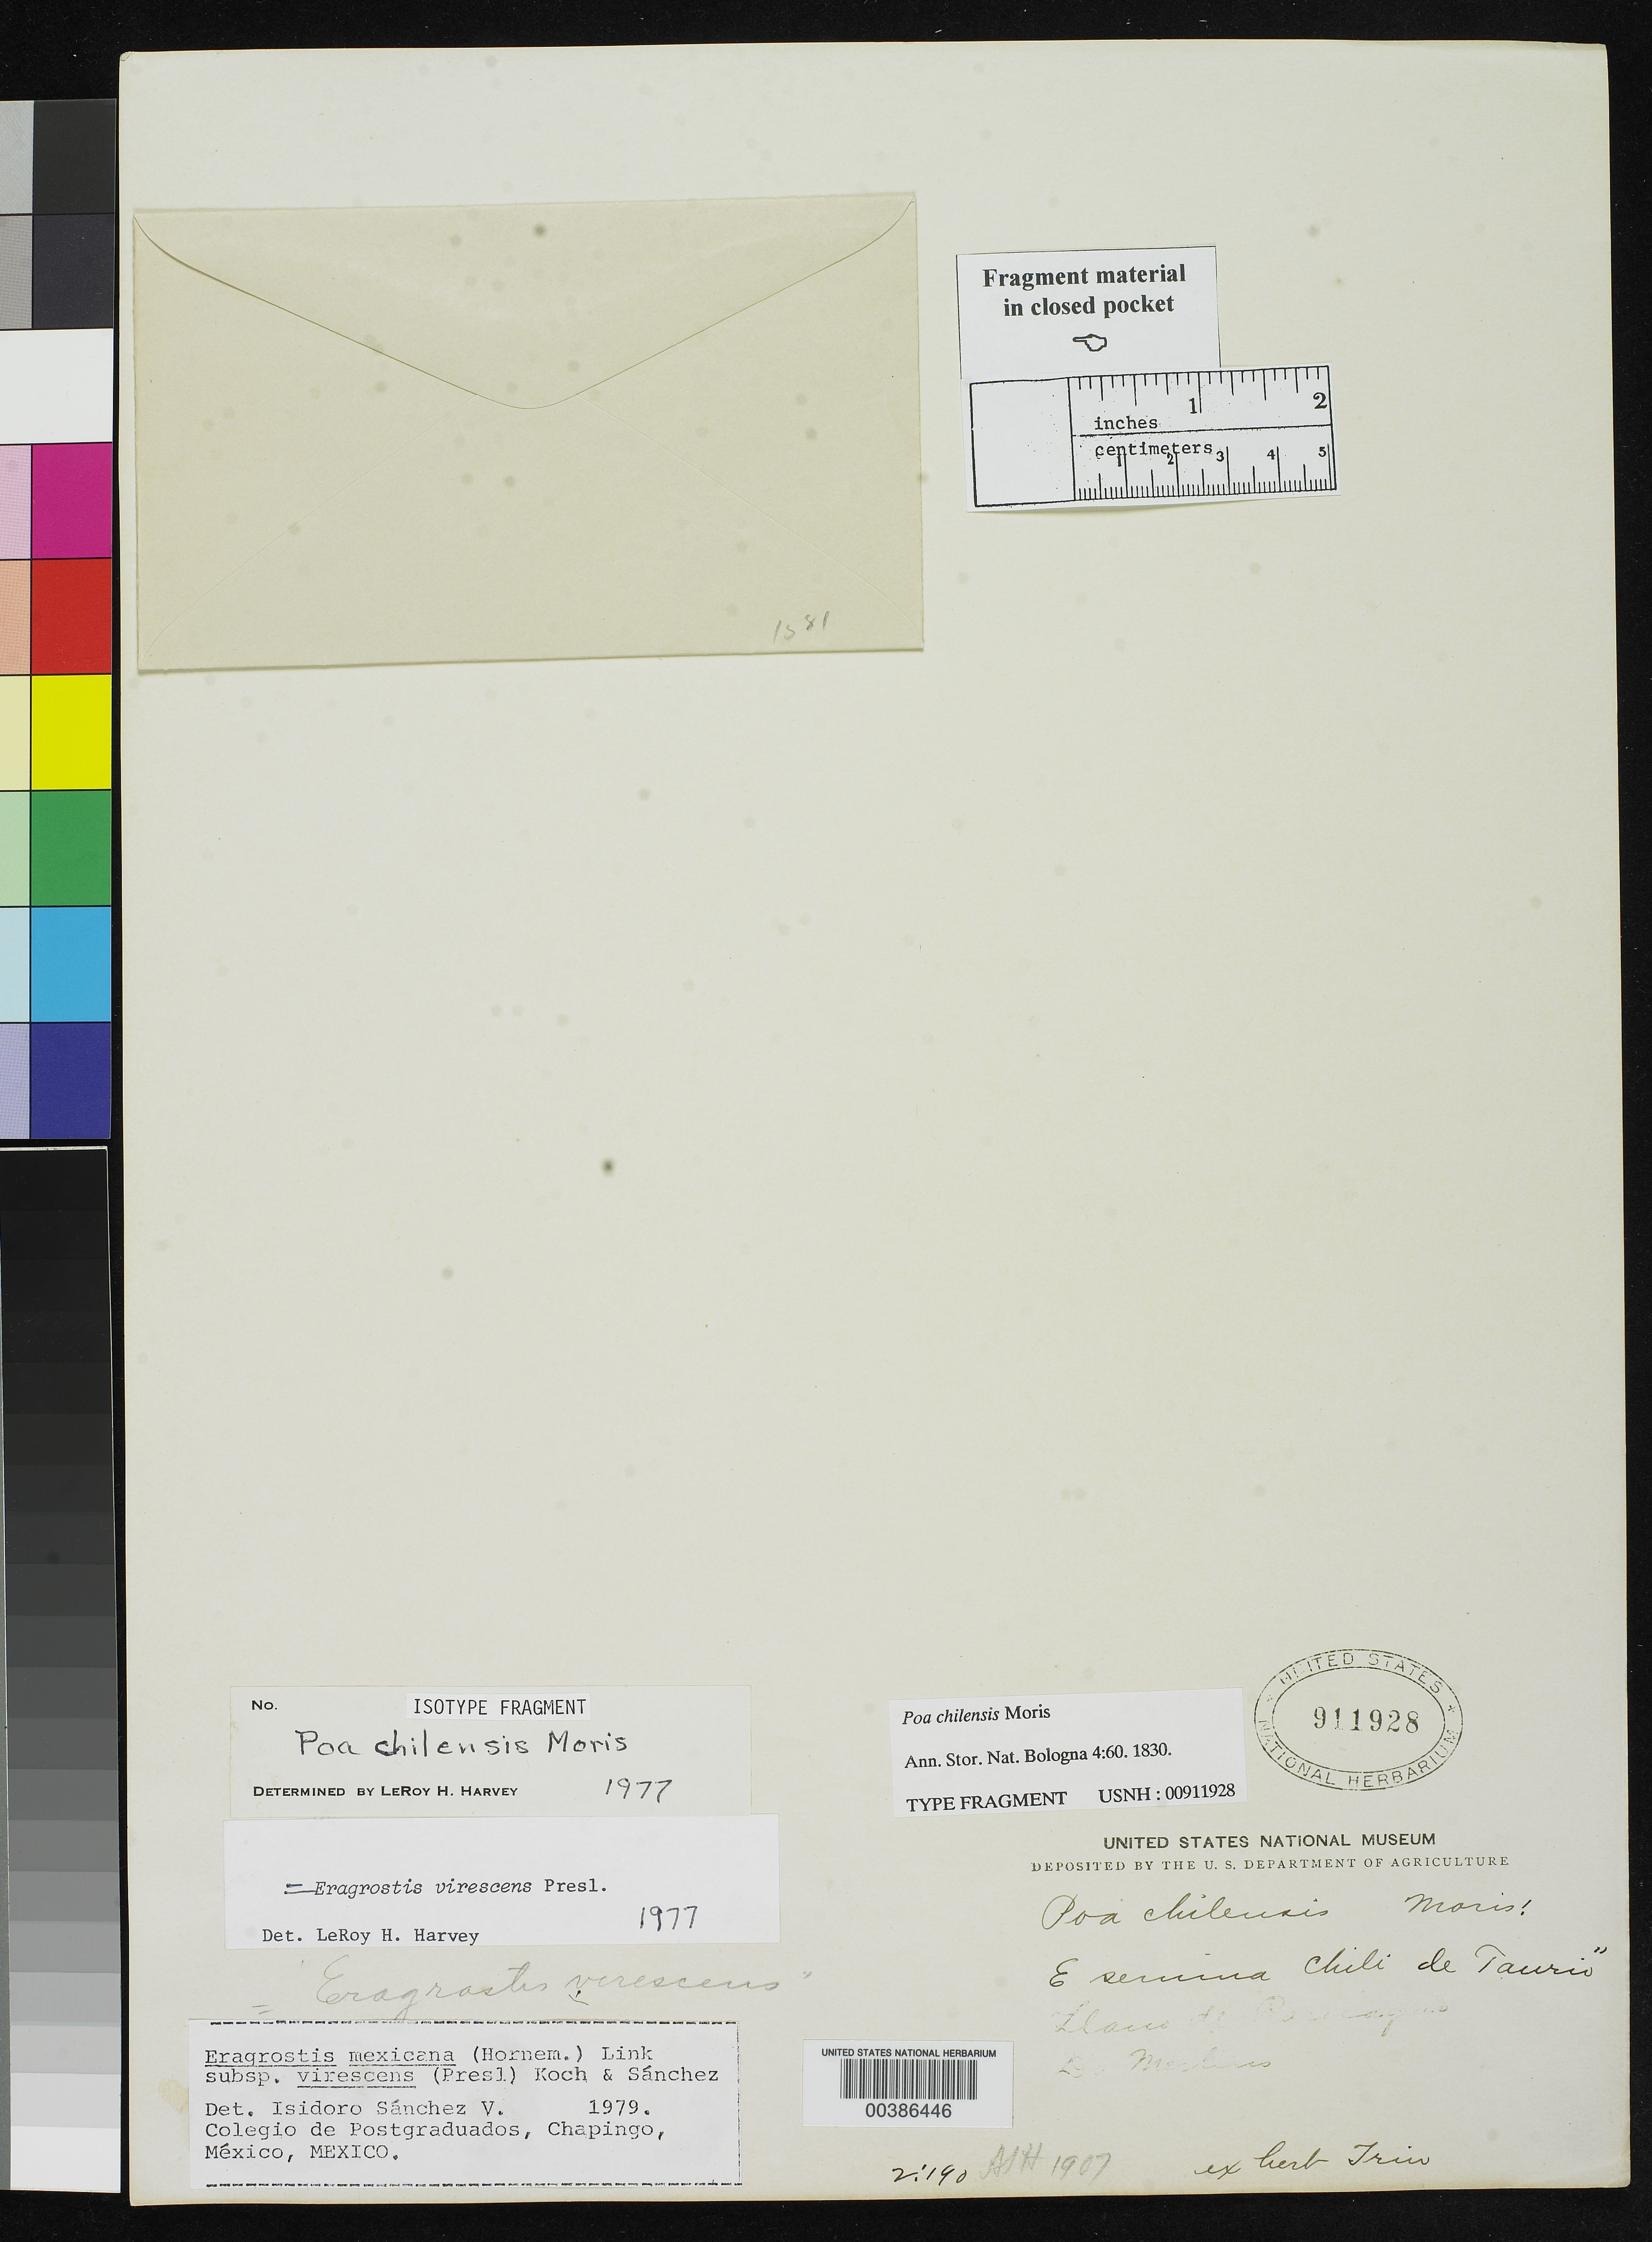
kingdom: Plantae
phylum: Tracheophyta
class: Liliopsida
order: Poales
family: Poaceae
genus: Poa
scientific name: Poa chilensis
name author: Moris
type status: Type Fragment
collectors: C. L. G. Bertero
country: Chile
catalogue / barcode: US 911928